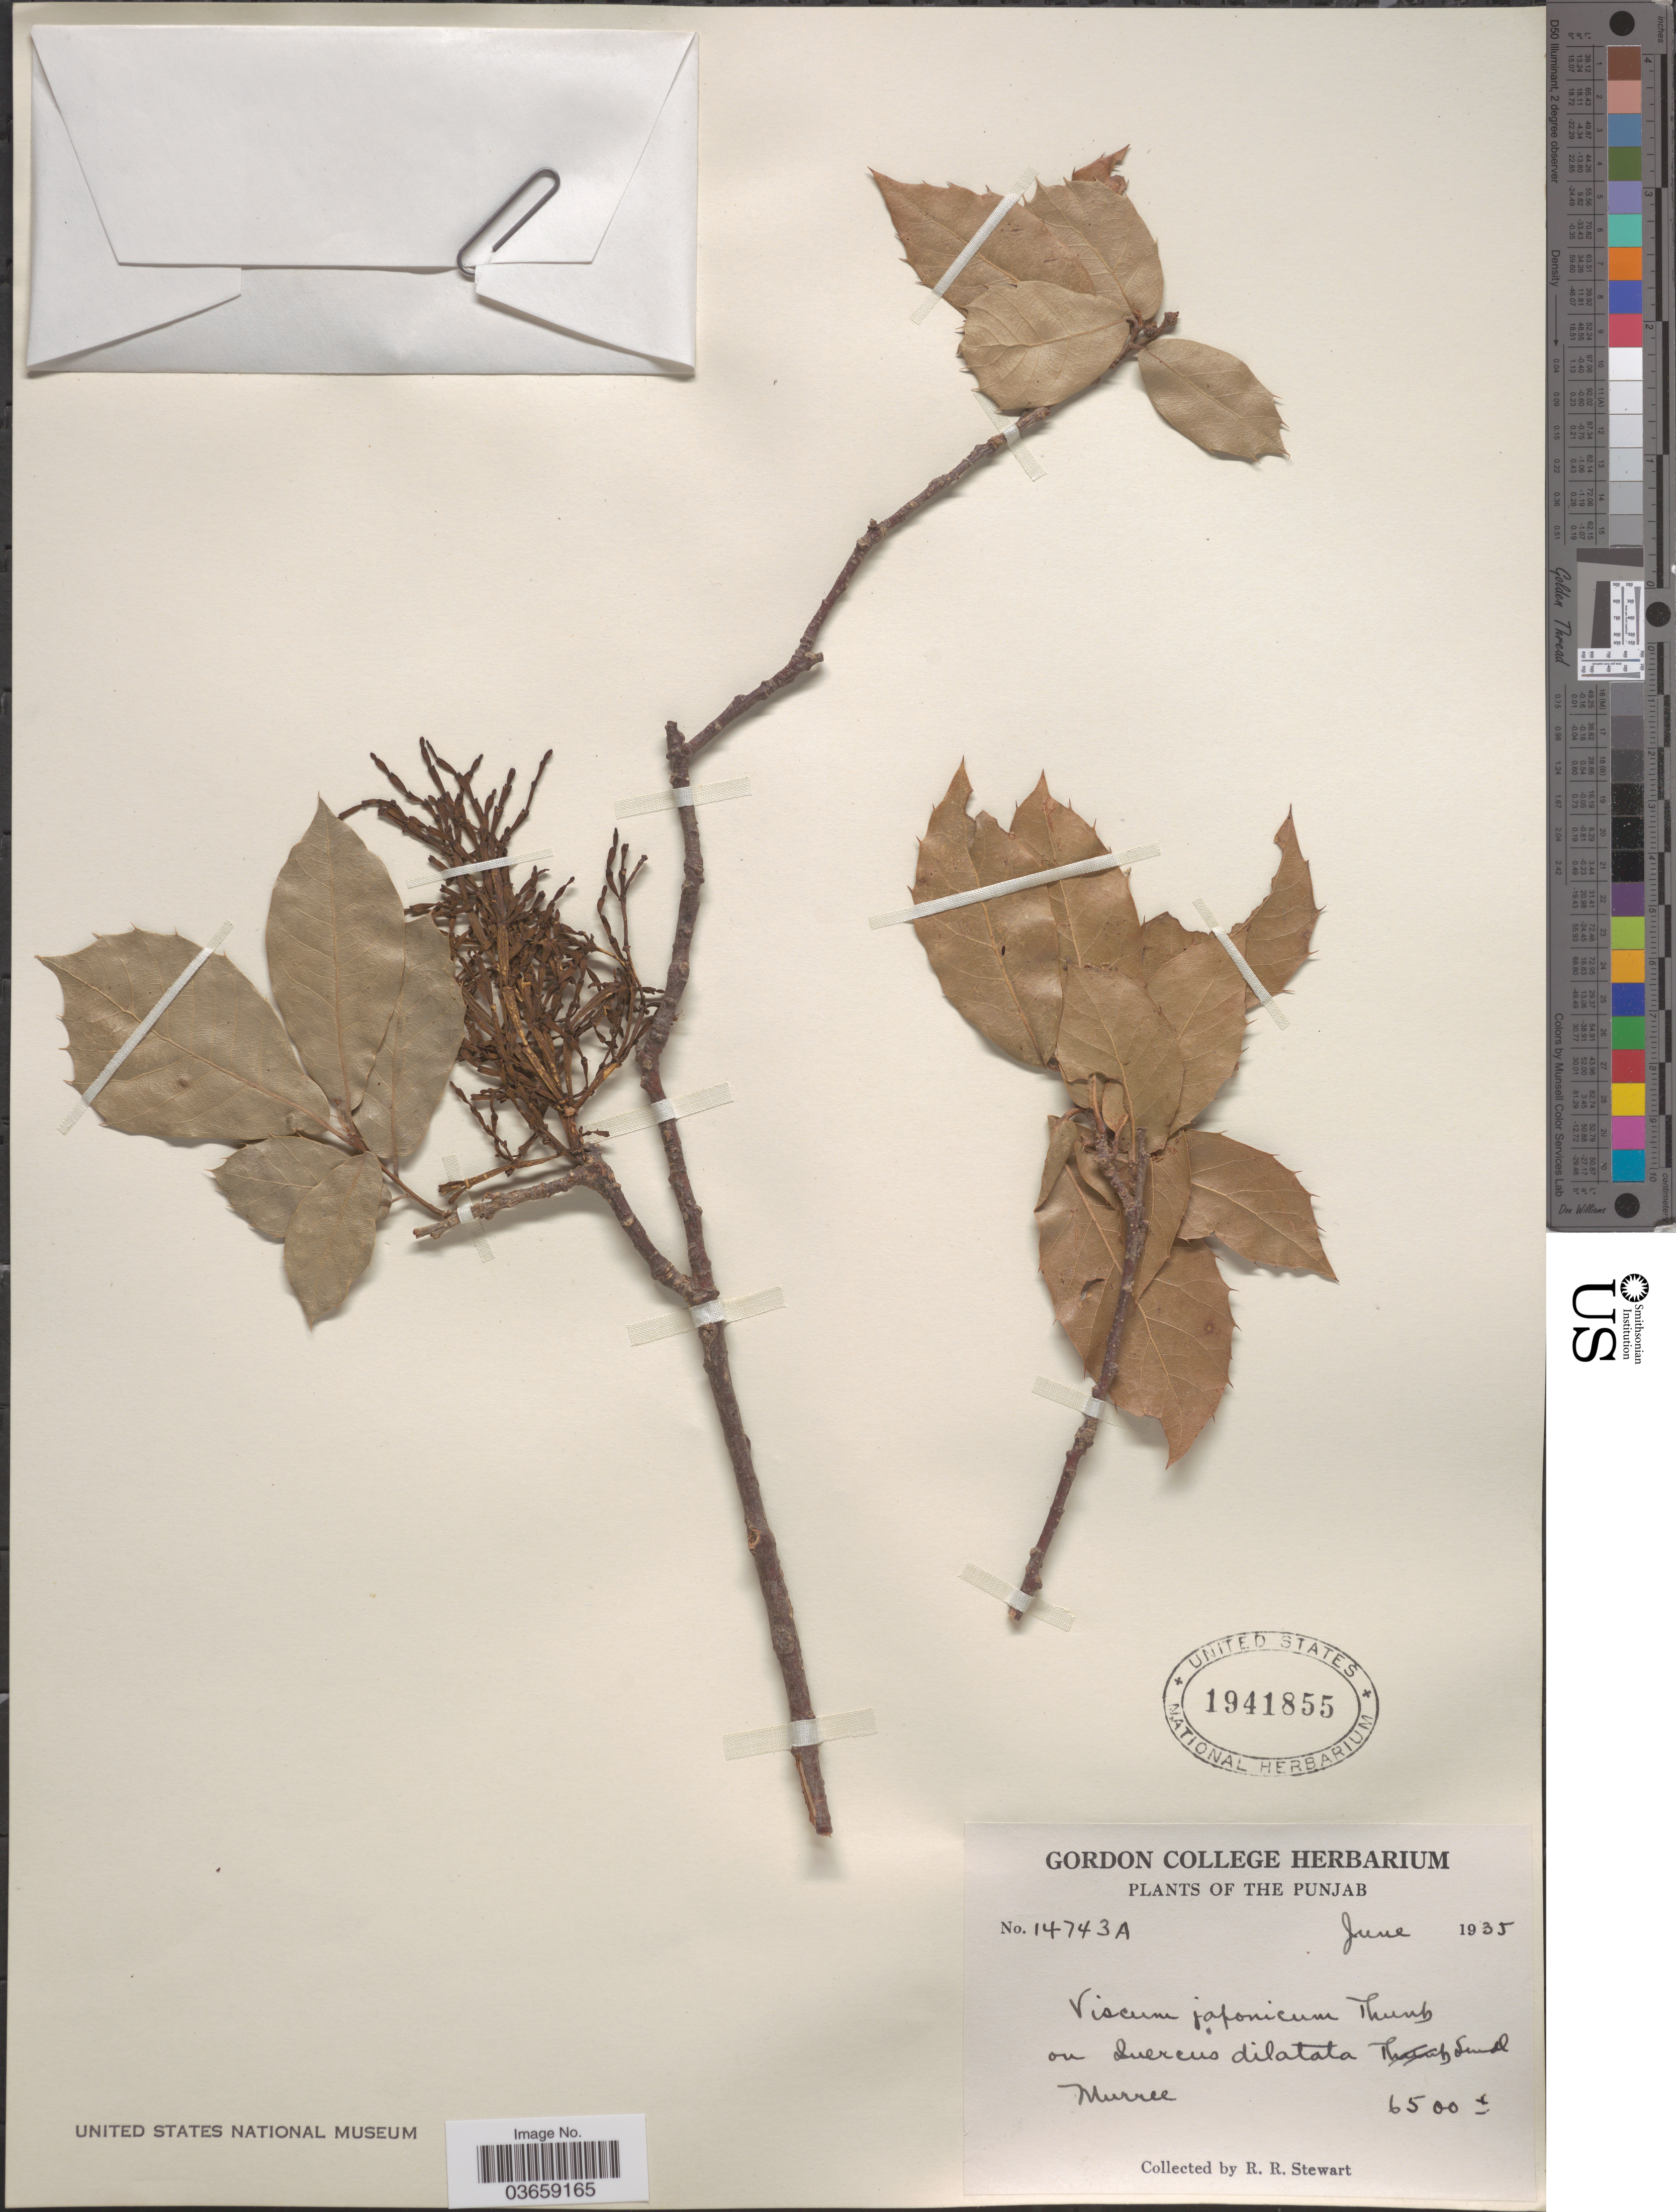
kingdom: Plantae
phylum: Tracheophyta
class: Magnoliopsida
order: Santalales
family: Viscaceae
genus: Viscum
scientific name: Viscum japonicum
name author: Thunb.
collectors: R. Stewart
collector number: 14743A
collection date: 1935-06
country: Pakistan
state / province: Punjab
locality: Murree.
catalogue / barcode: US 1941855